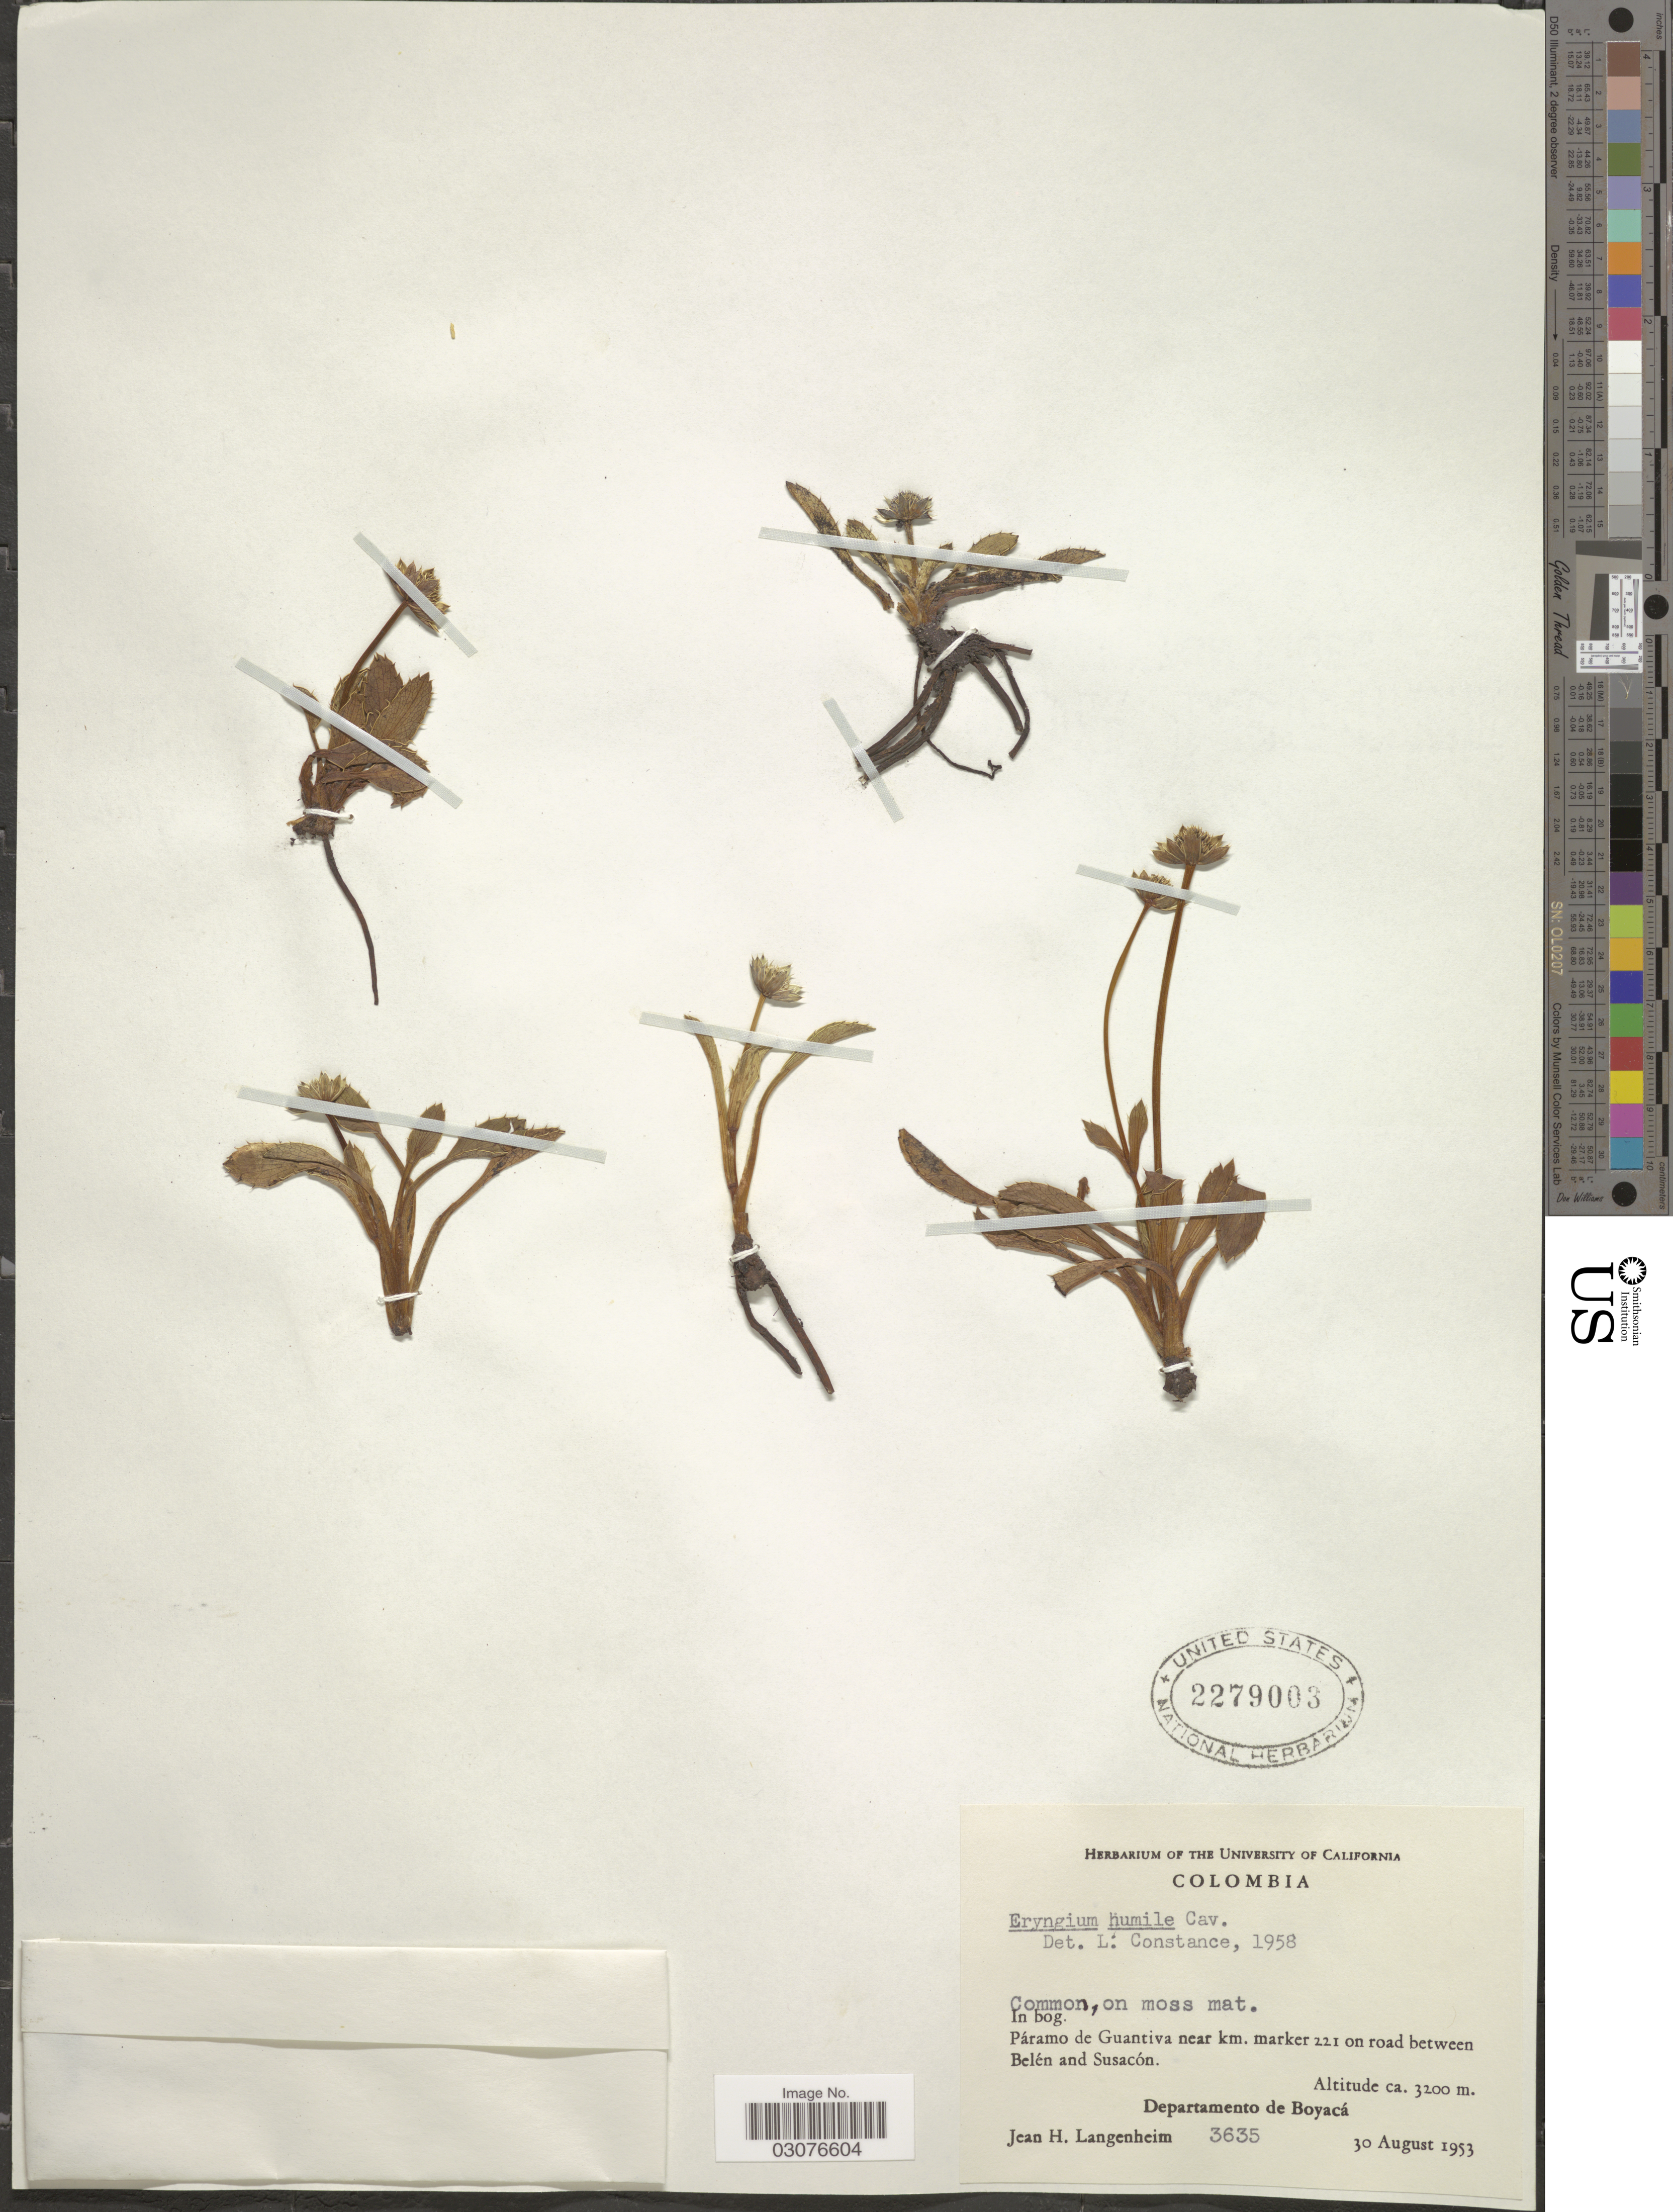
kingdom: Plantae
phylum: Tracheophyta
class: Magnoliopsida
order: Apiales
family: Apiaceae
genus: Eryngium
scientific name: Eryngium bourgatii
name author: Gouan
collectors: J. H. Langenheim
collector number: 3635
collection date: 1953-08-30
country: Colombia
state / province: Boyacá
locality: Páramo de Guantiva near km. marker 221 on road between Belén and Susacón.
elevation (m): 3200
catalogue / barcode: US 2279003